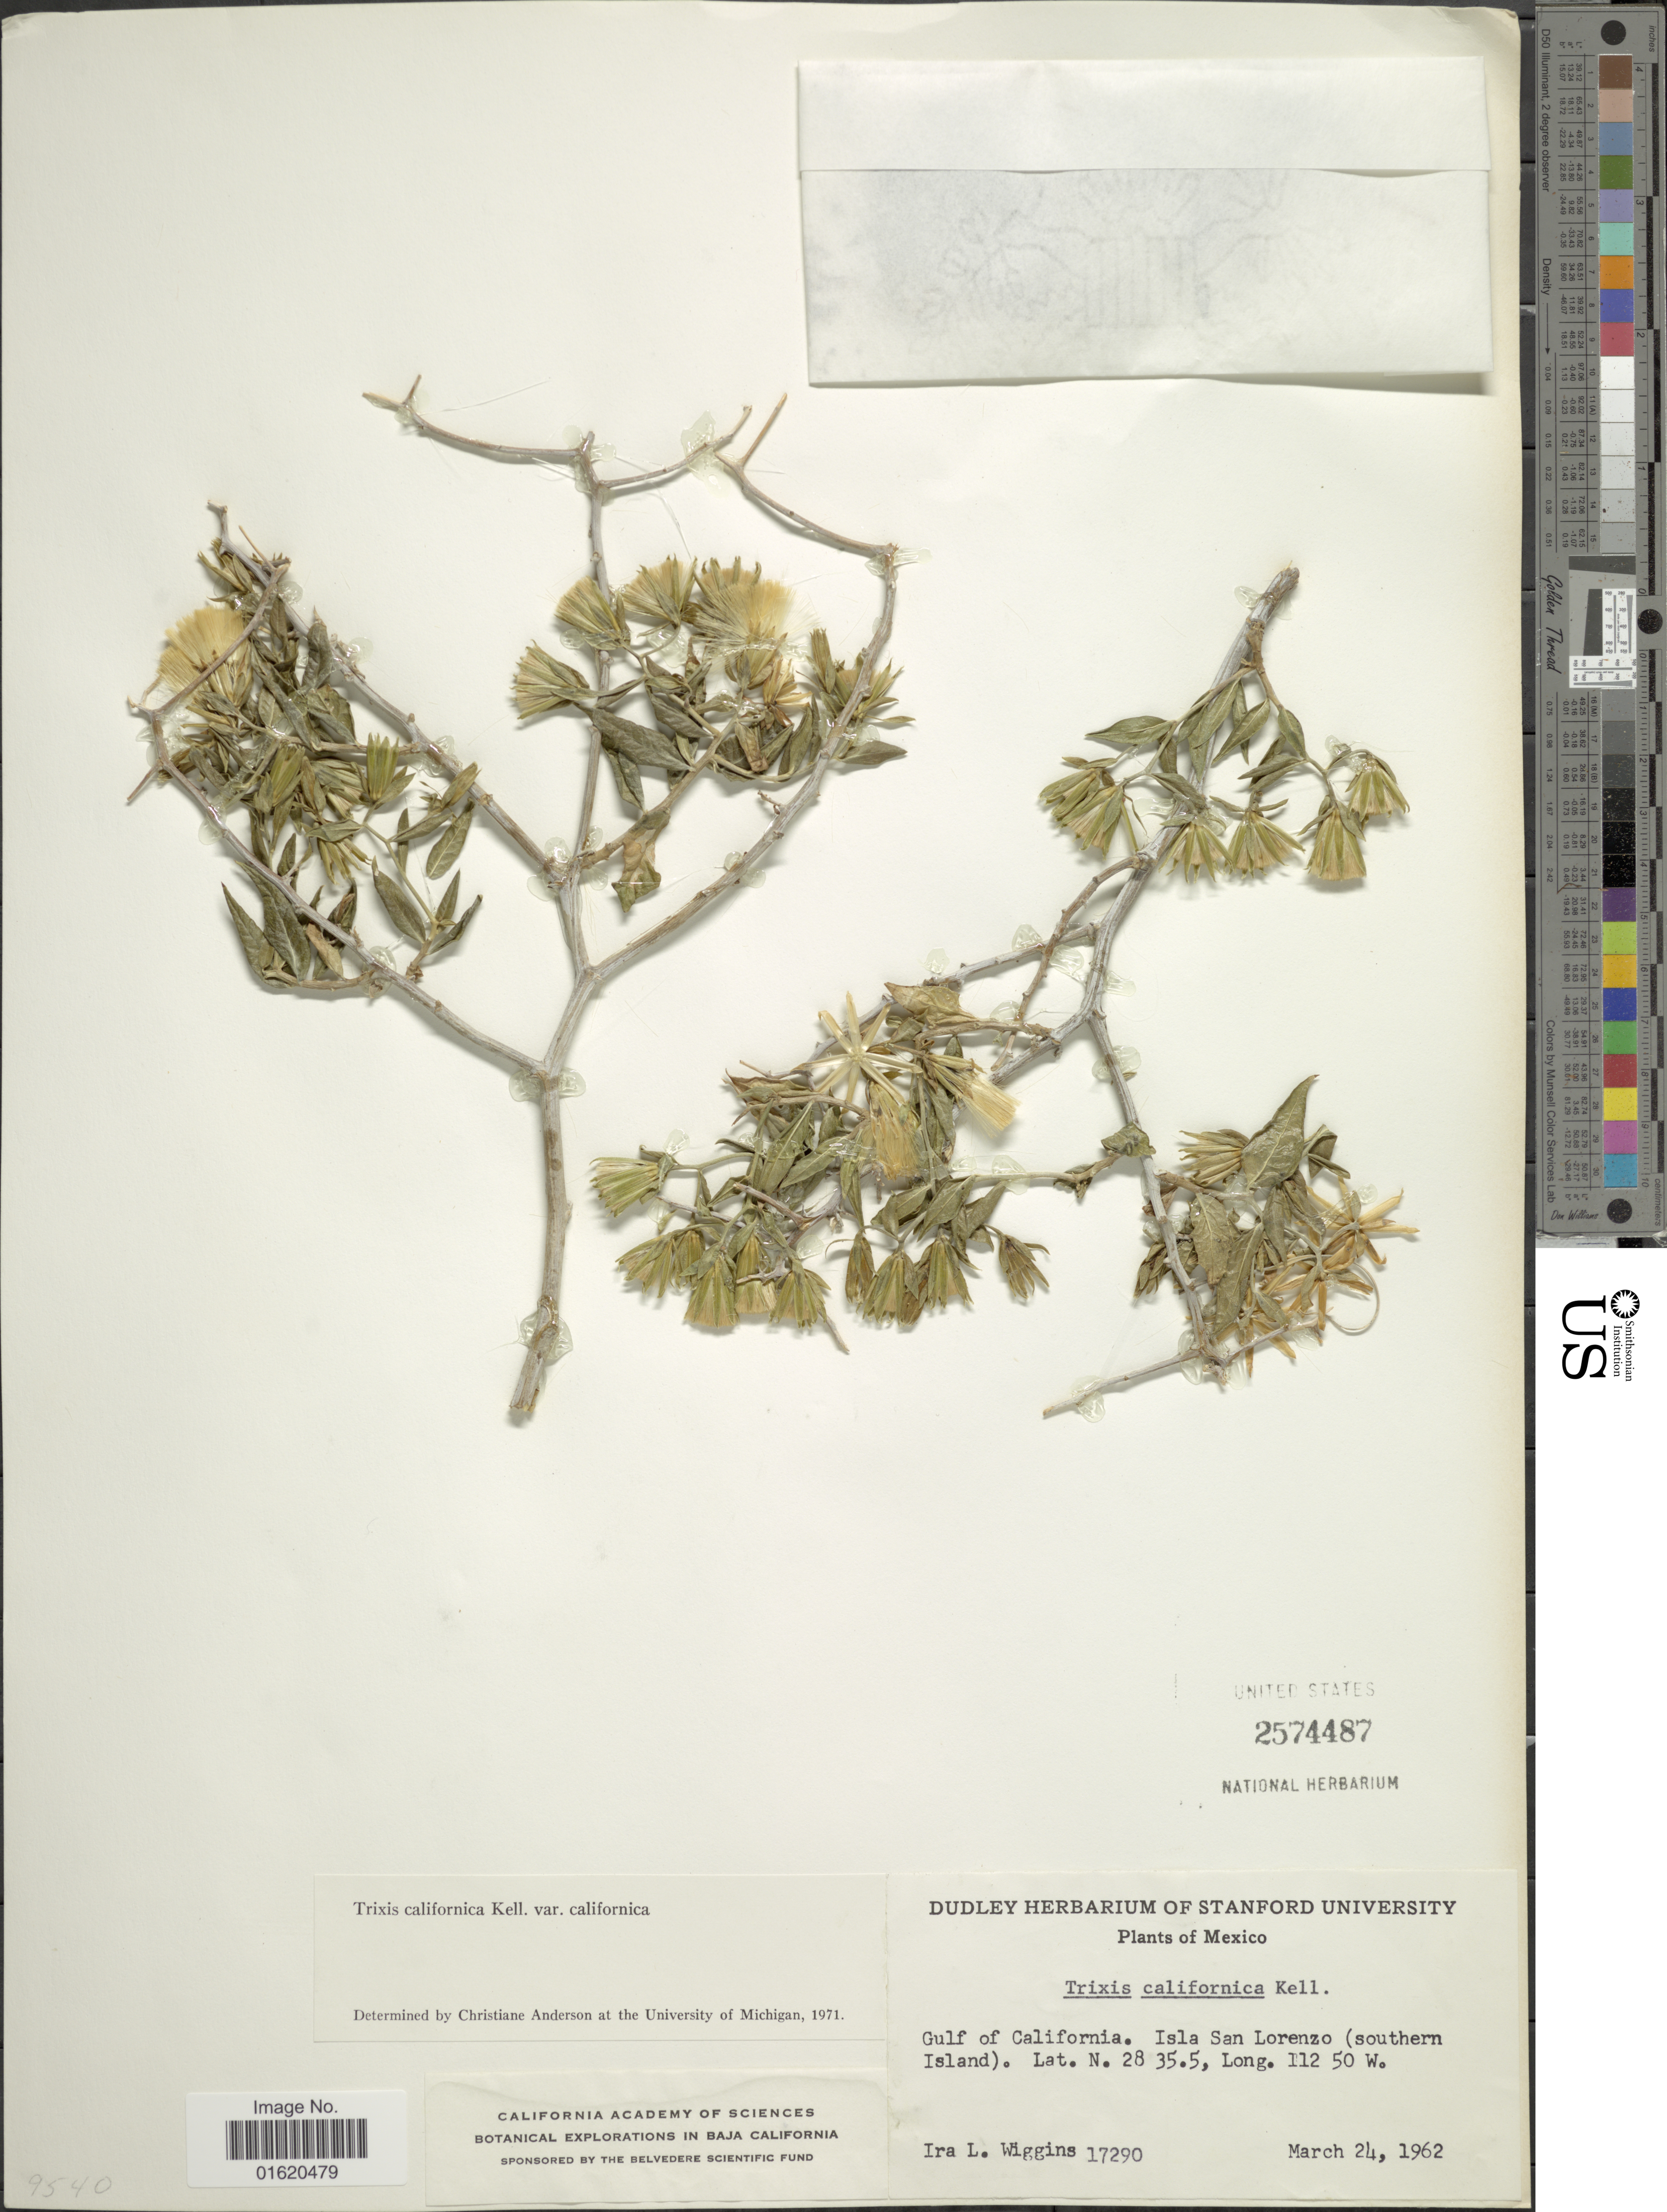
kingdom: Plantae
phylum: Tracheophyta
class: Magnoliopsida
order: Asterales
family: Asteraceae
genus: Trixis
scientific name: Trixis californica var. californica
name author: Kellogg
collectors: I. L. Wiggins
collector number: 17290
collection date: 1962-03-24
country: Mexico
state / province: Baja California Norte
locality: Gulf of California, Isla San Lorenzo (southern Island)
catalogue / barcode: US 2574487